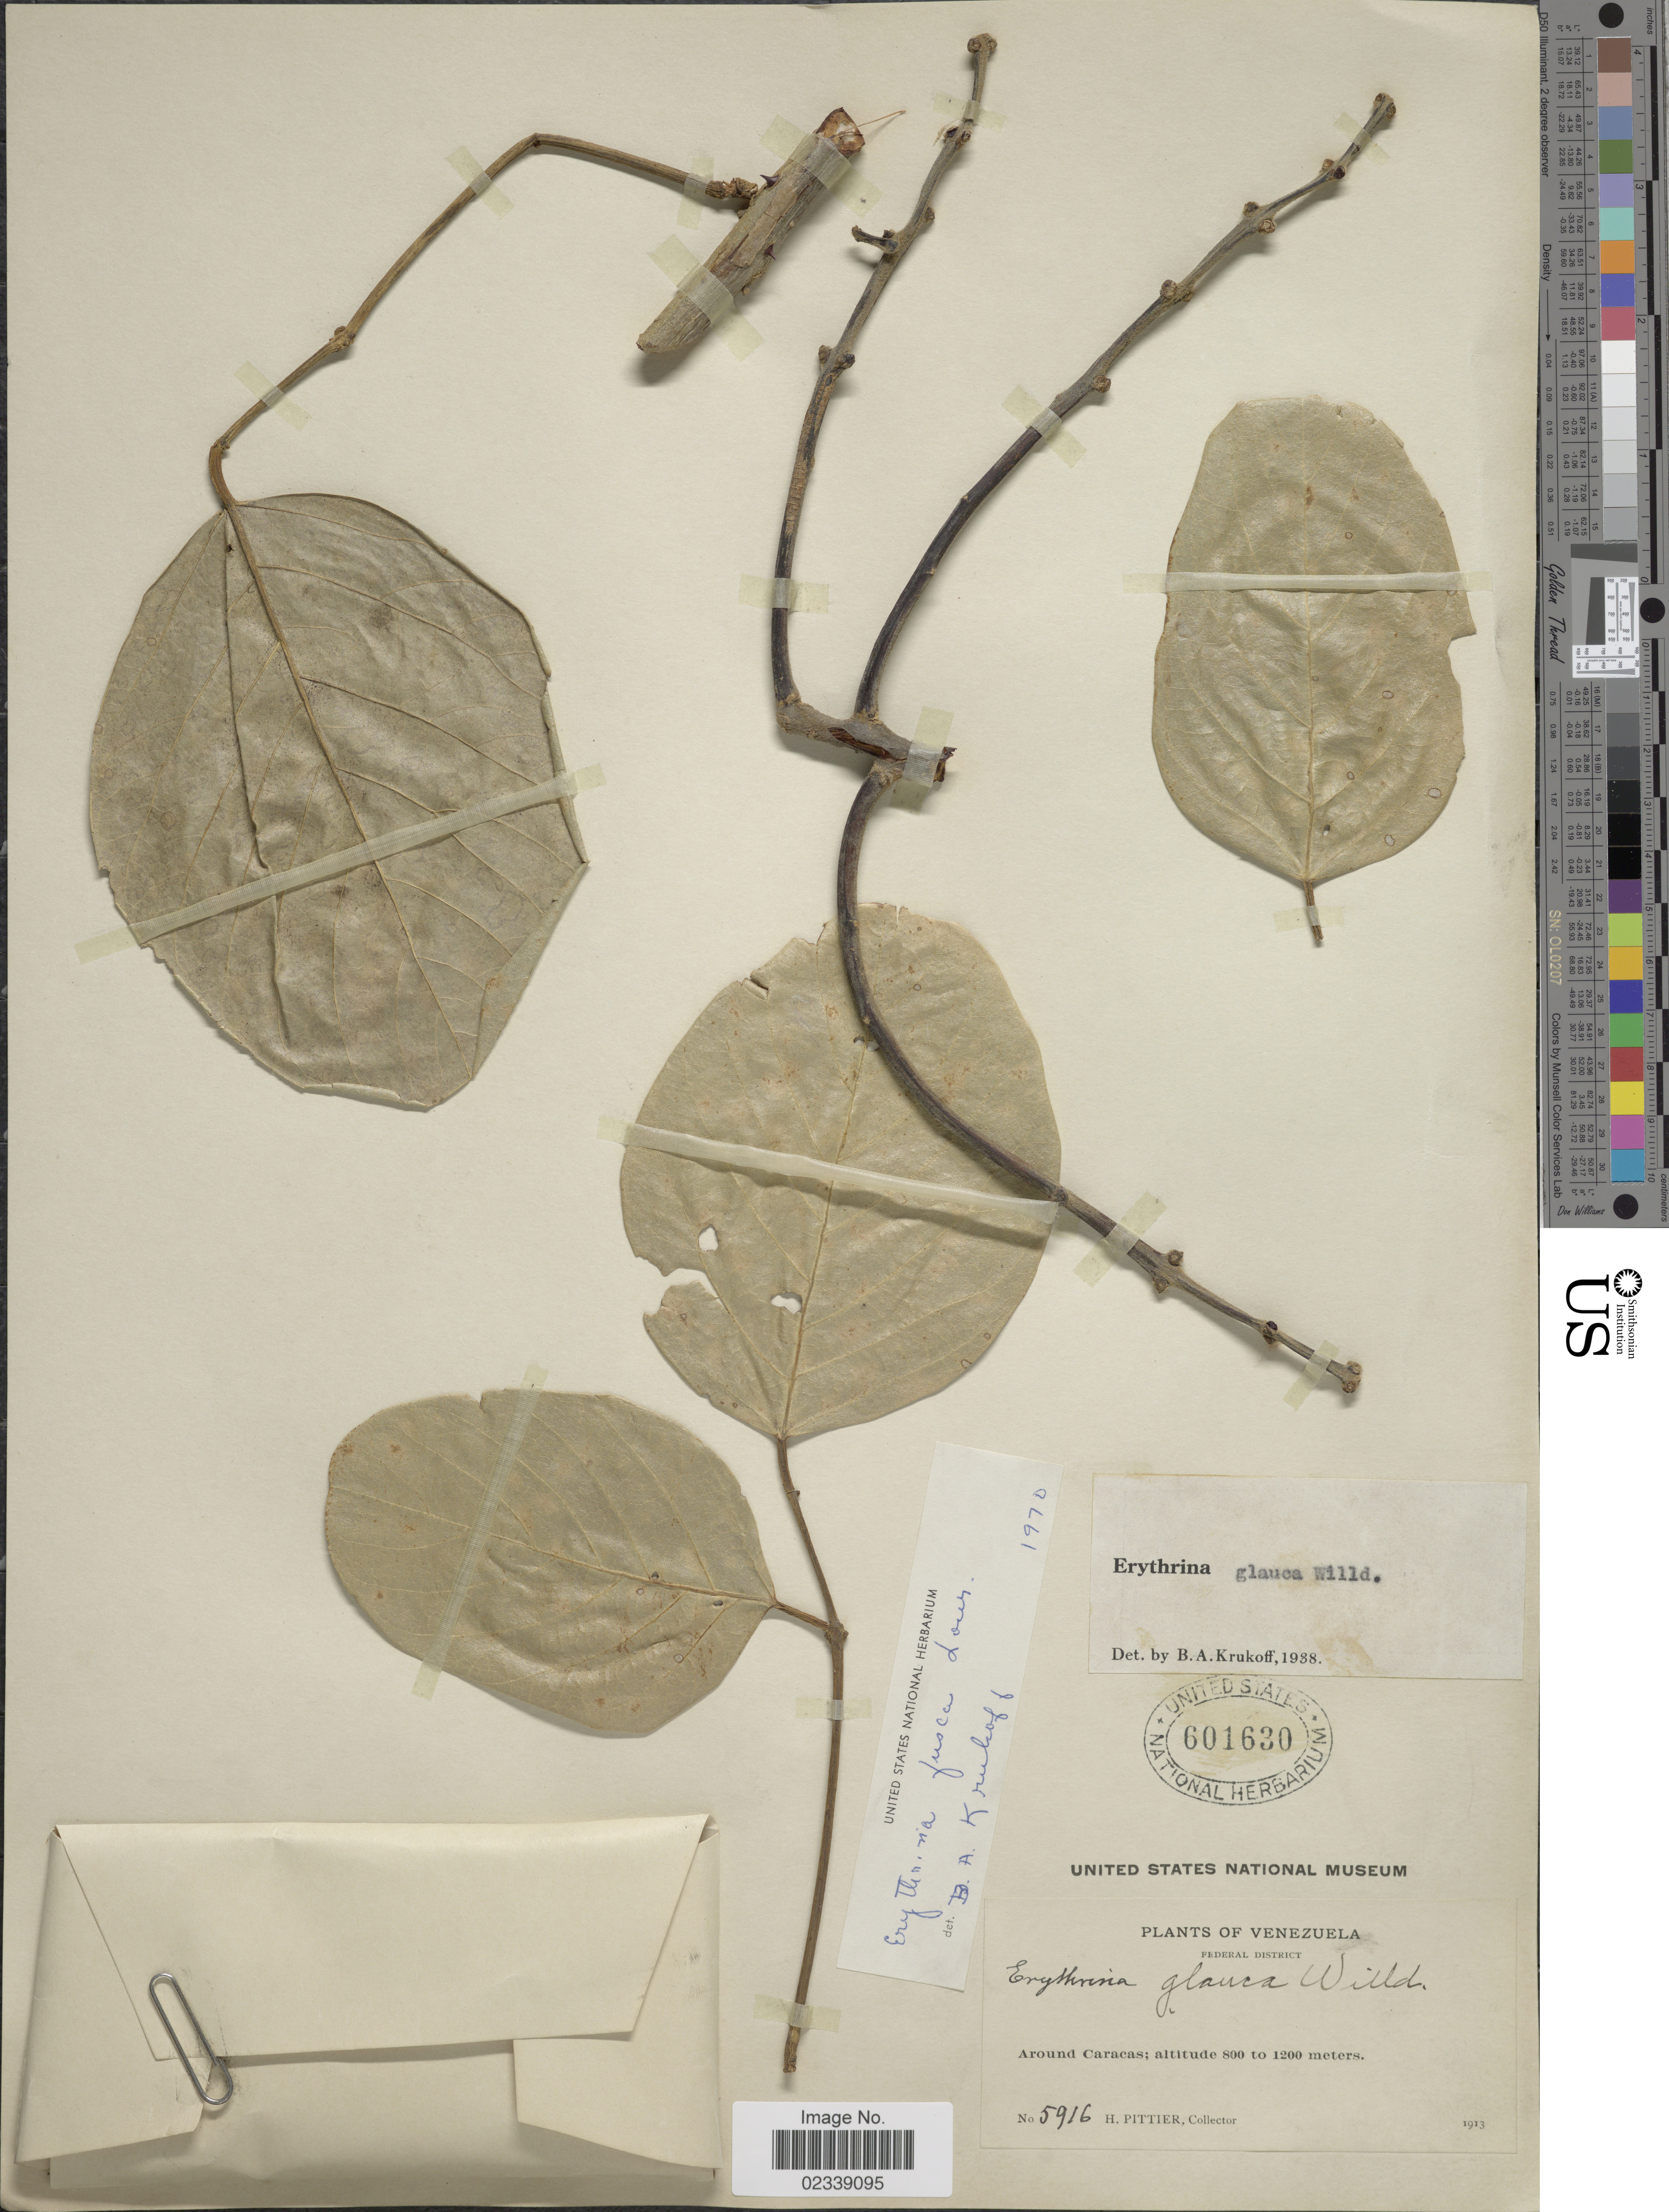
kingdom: Plantae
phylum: Tracheophyta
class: Magnoliopsida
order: Fabales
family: Fabaceae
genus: Erythrina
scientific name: Erythrina fusca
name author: Lour.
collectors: H. F. Pittier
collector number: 5916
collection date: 1913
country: Venezuela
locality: Federal District, around Caracas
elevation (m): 800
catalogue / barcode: US 601630